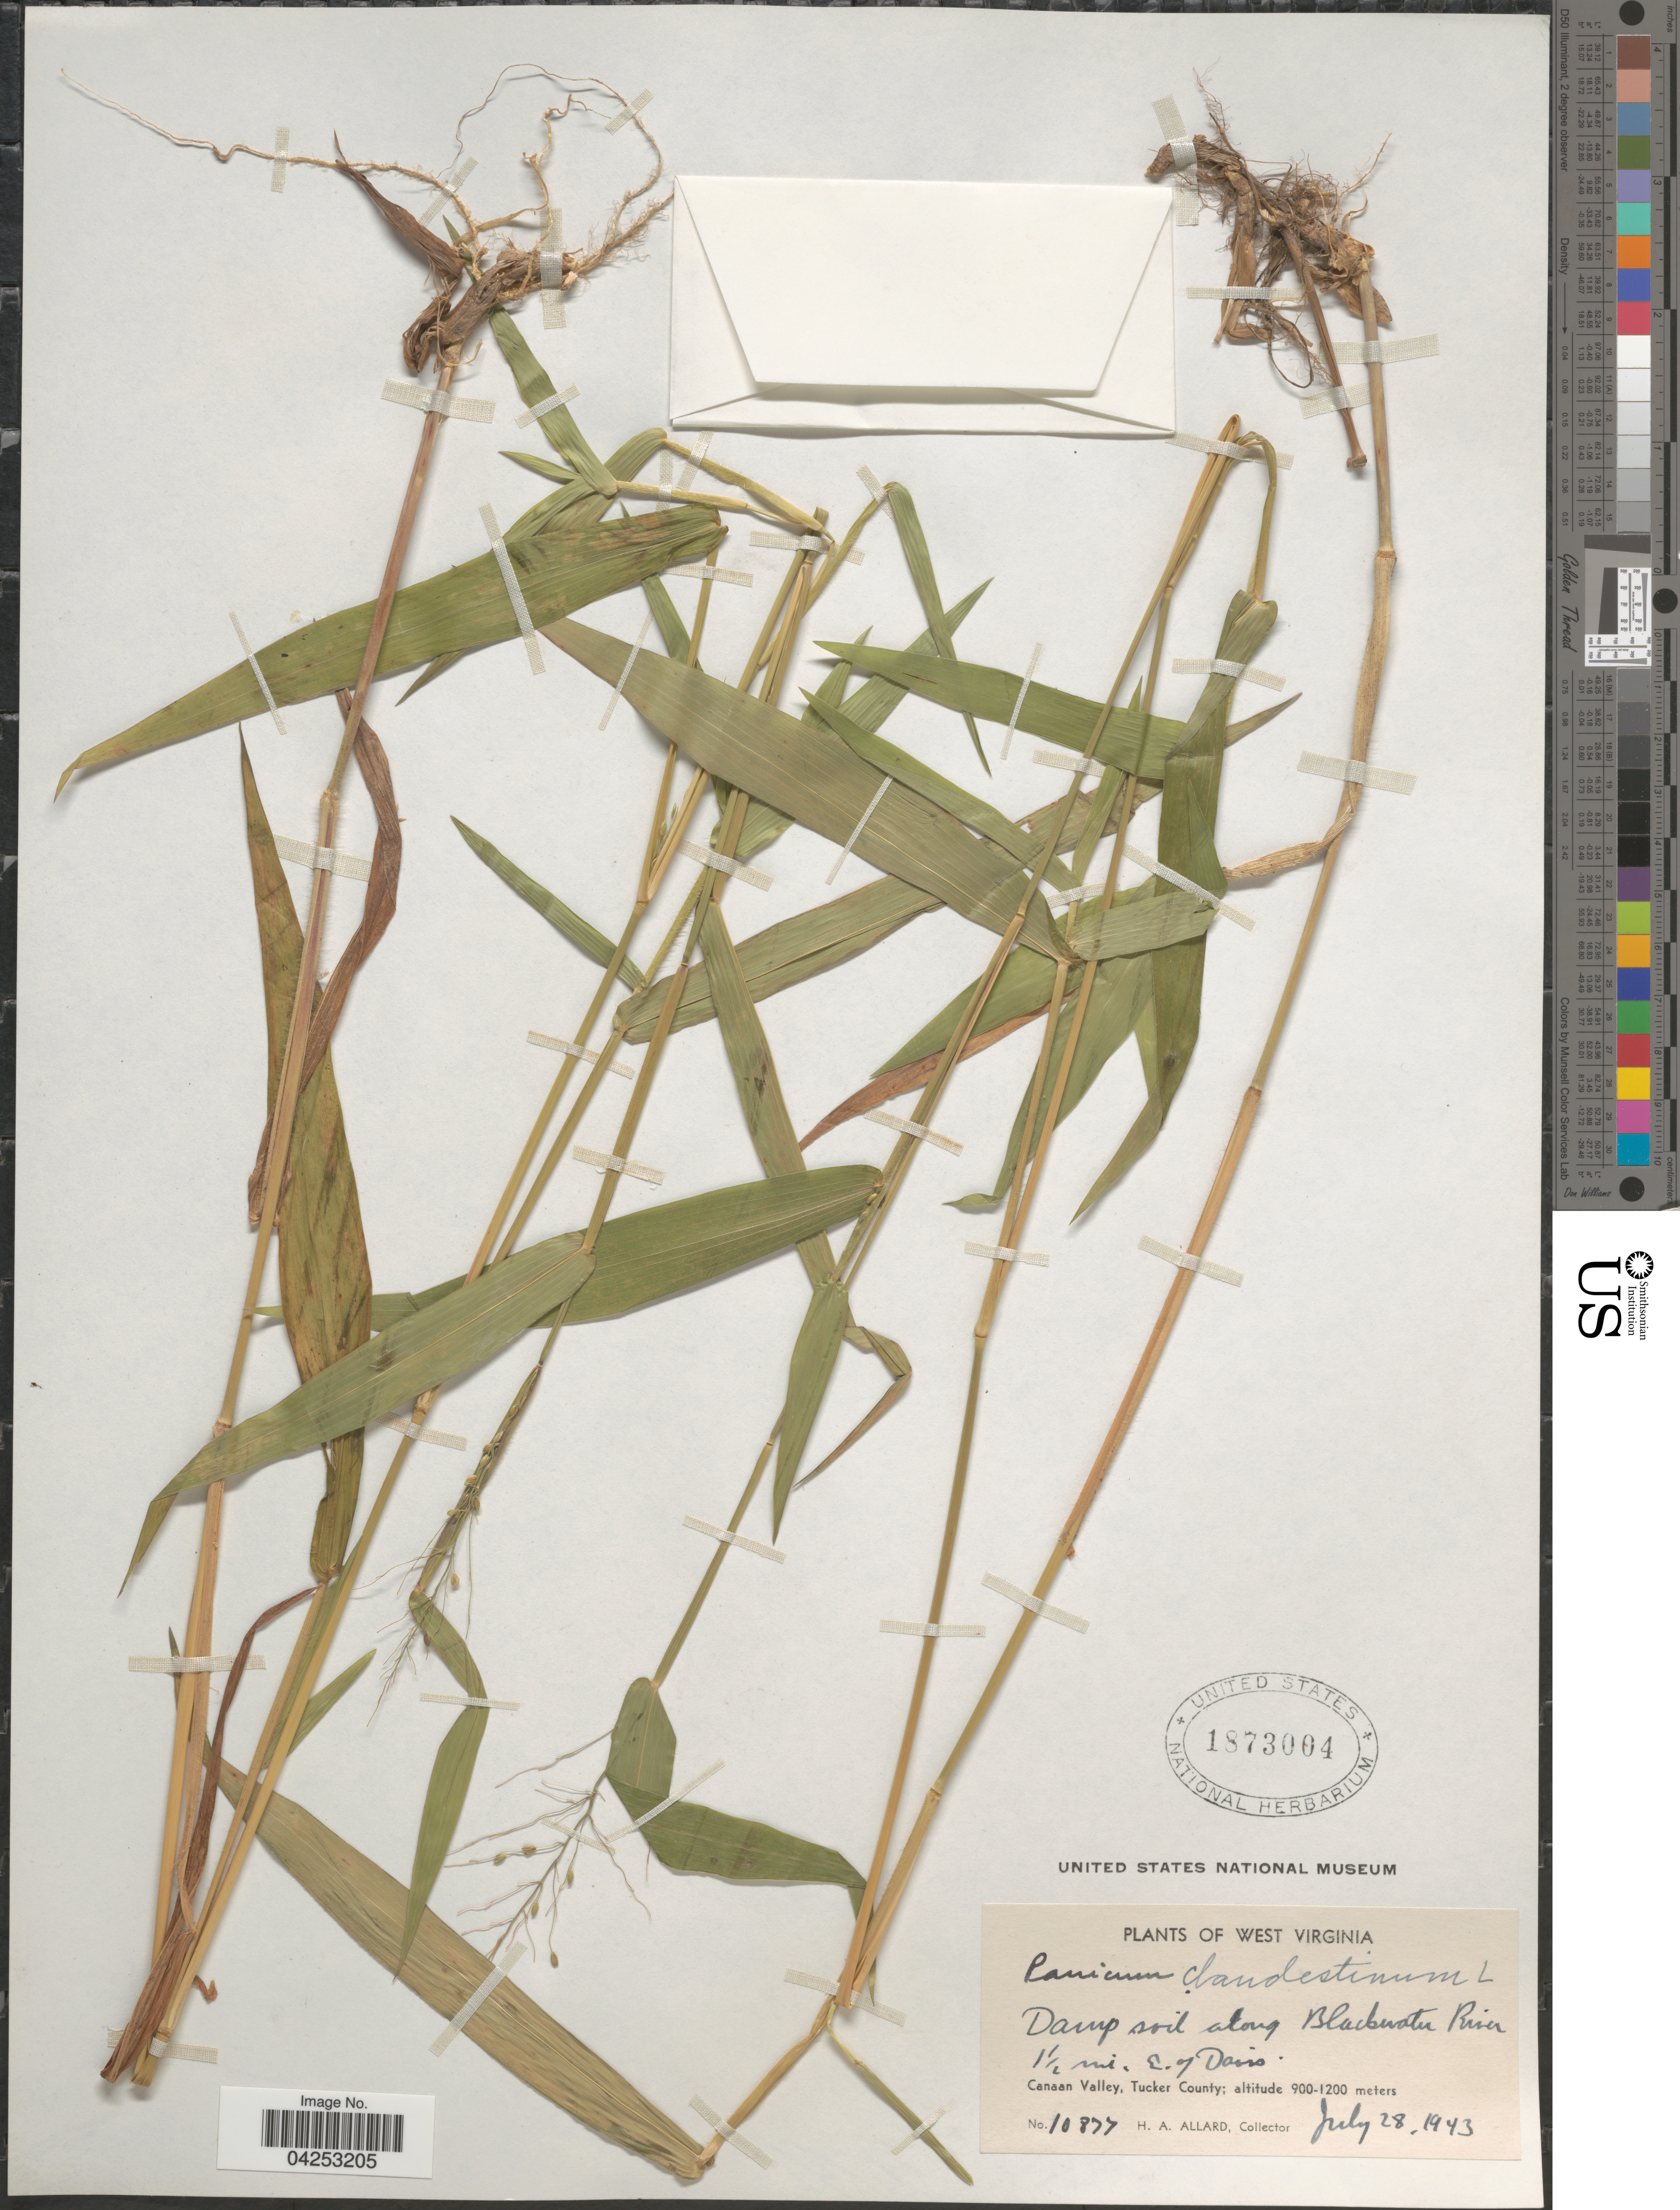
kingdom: Plantae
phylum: Tracheophyta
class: Liliopsida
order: Poales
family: Poaceae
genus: Dichanthelium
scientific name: Dichanthelium clandestinum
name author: (L.) Gould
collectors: H. A. Allard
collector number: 10877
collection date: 1943-07-28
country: United States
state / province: West Virginia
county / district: Tucker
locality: Damp soil along Blackwater River 1½ mi. E. of Davis. Canaan Valley, Tucker County.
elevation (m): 900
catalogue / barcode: US 1873004